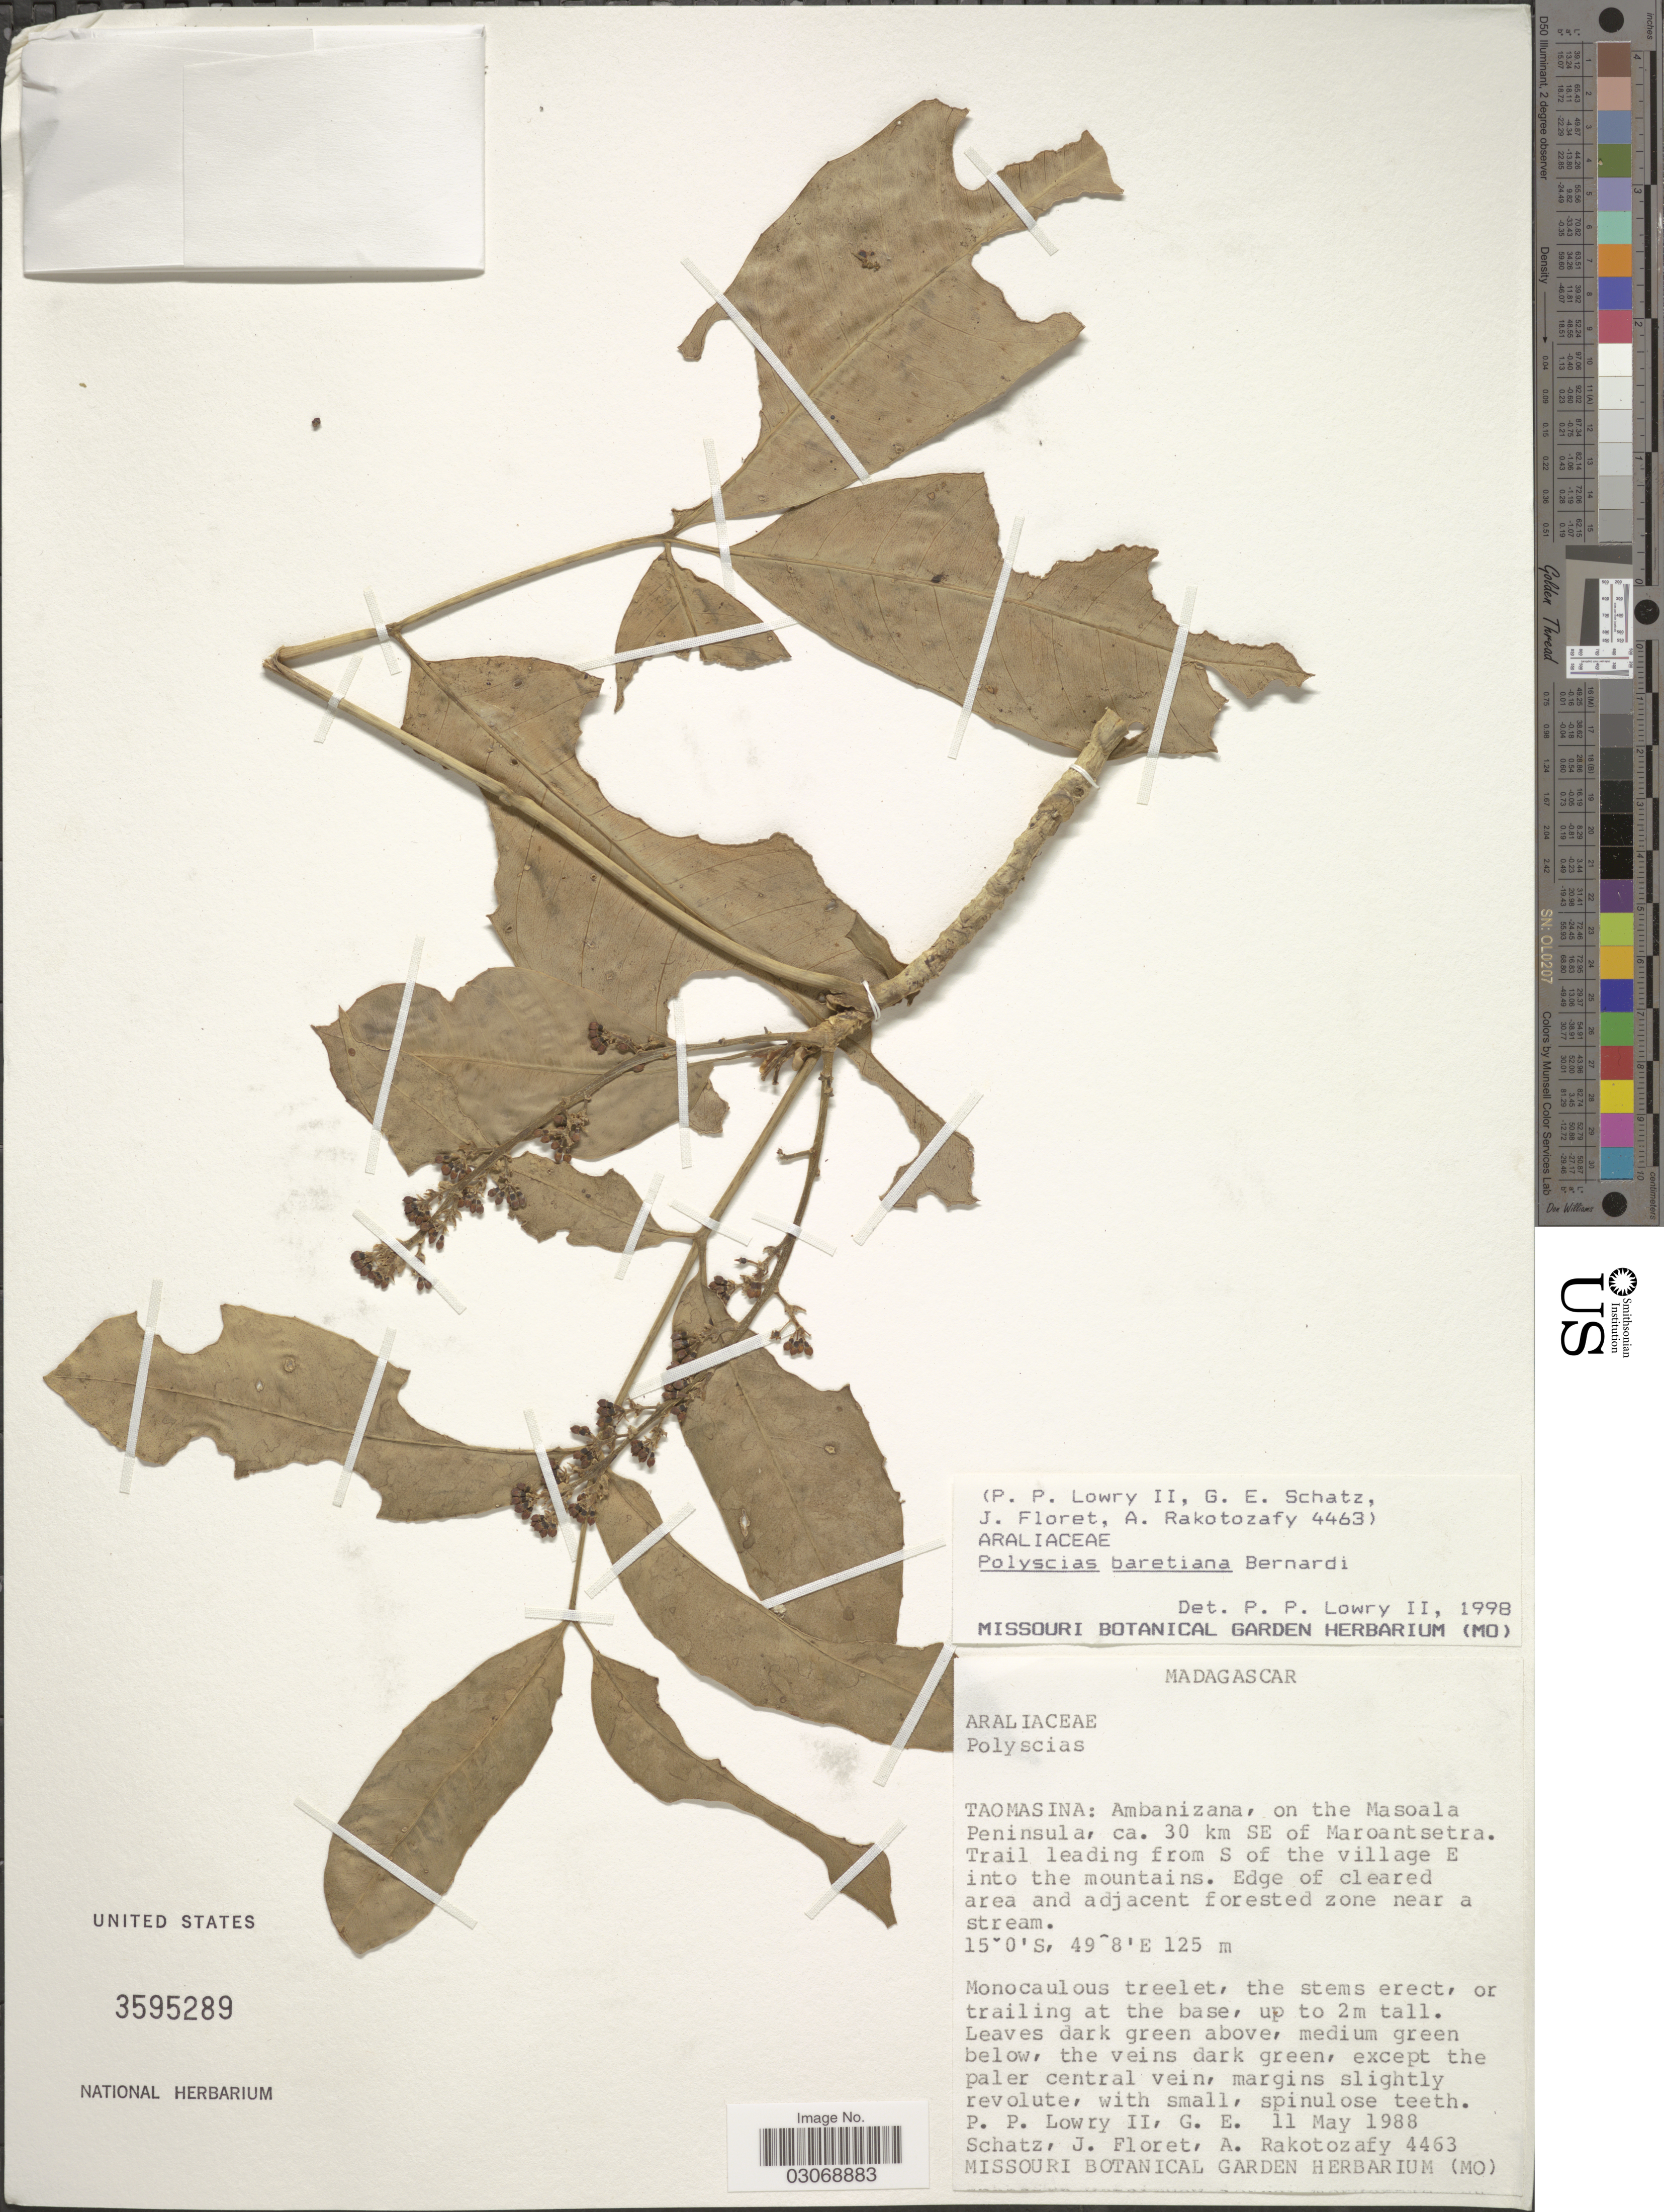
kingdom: Plantae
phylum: Tracheophyta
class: Magnoliopsida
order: Apiales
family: Araliaceae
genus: Polyscias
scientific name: Polyscias baretiana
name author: Bernardi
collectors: P. Lowry, G. Schatz, J. Floret & A. Rakotozafy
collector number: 4463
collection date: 1988-05-11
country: Madagascar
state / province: Sofia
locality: Ambanizana, on the Masoala Peninsula, ca. 30 km SE of Maroantsetra. Trail leading from S of the village E into the mountains.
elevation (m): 125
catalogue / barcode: US 3595289